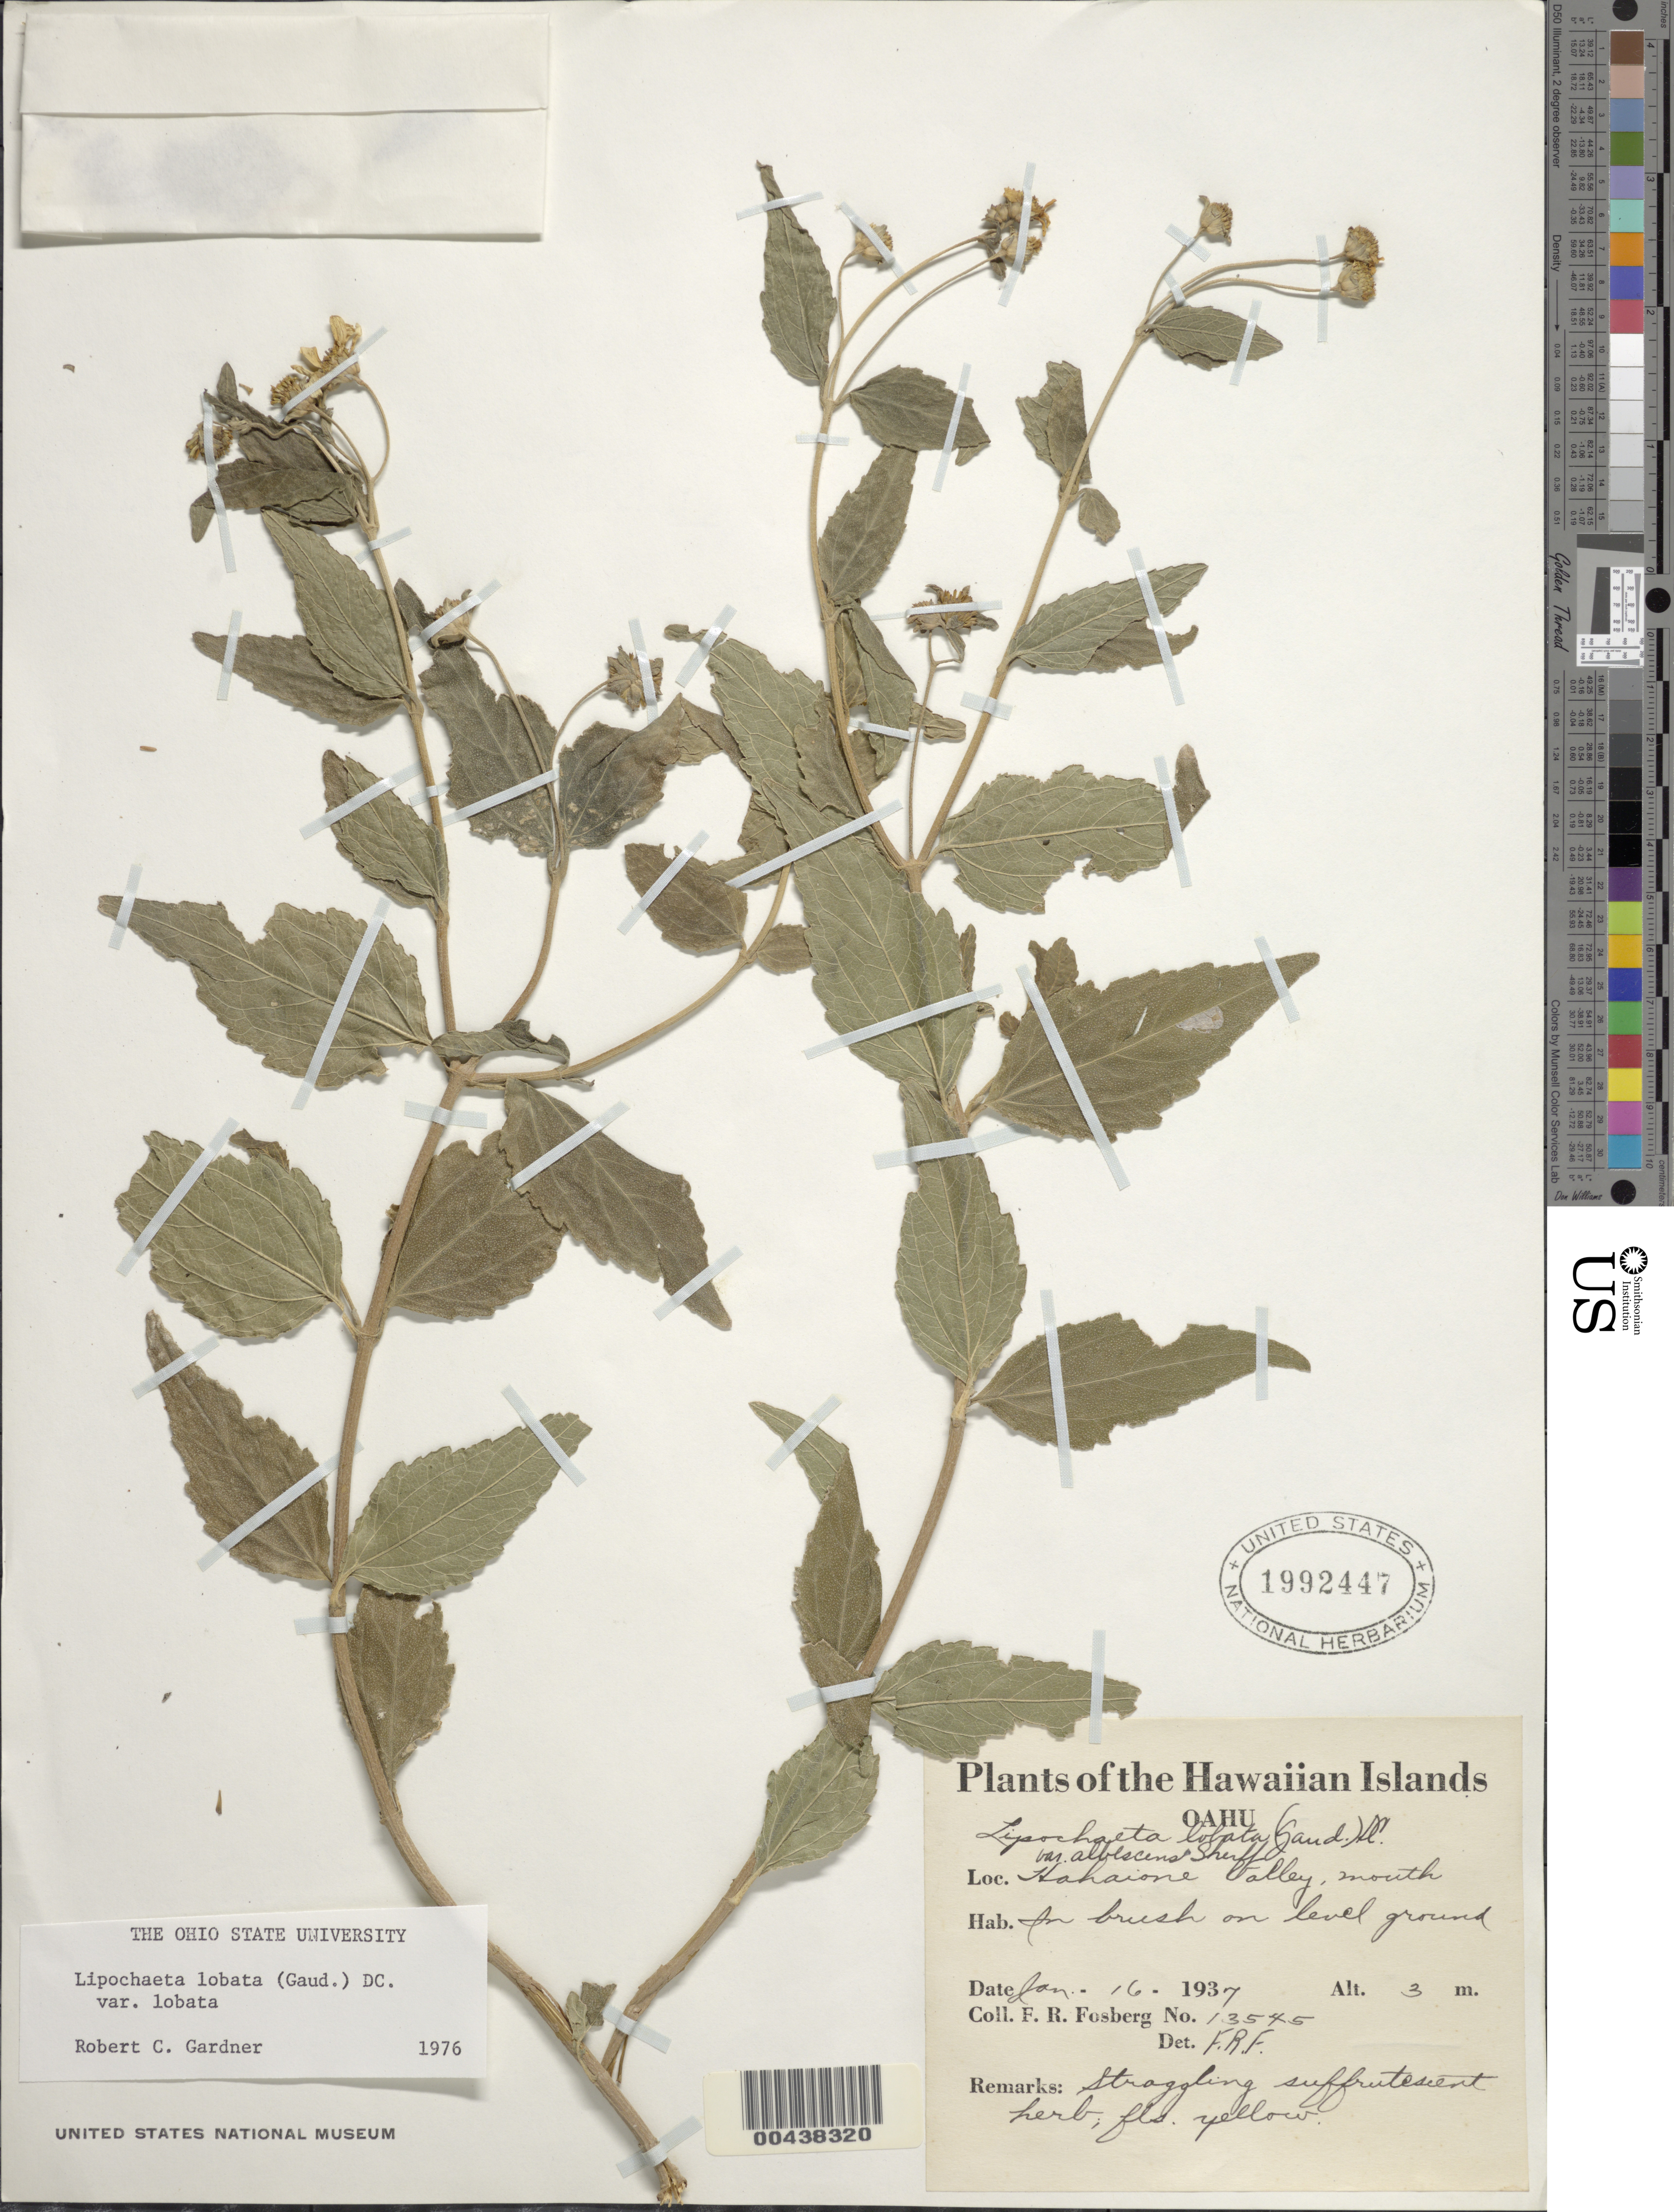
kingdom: Plantae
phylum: Tracheophyta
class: Magnoliopsida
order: Asterales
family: Asteraceae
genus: Lipochaeta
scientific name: Lipochaeta lobata var. lobata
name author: (Gaudich.) DC.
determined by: Gardner, R. C.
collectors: F. R. Fosberg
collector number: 13545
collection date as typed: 16 Jan 1937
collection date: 1937-01-16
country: United States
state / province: Hawaii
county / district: Honolulu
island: Oahu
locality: Hahaione Valley, mouth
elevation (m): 3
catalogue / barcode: US 1992447